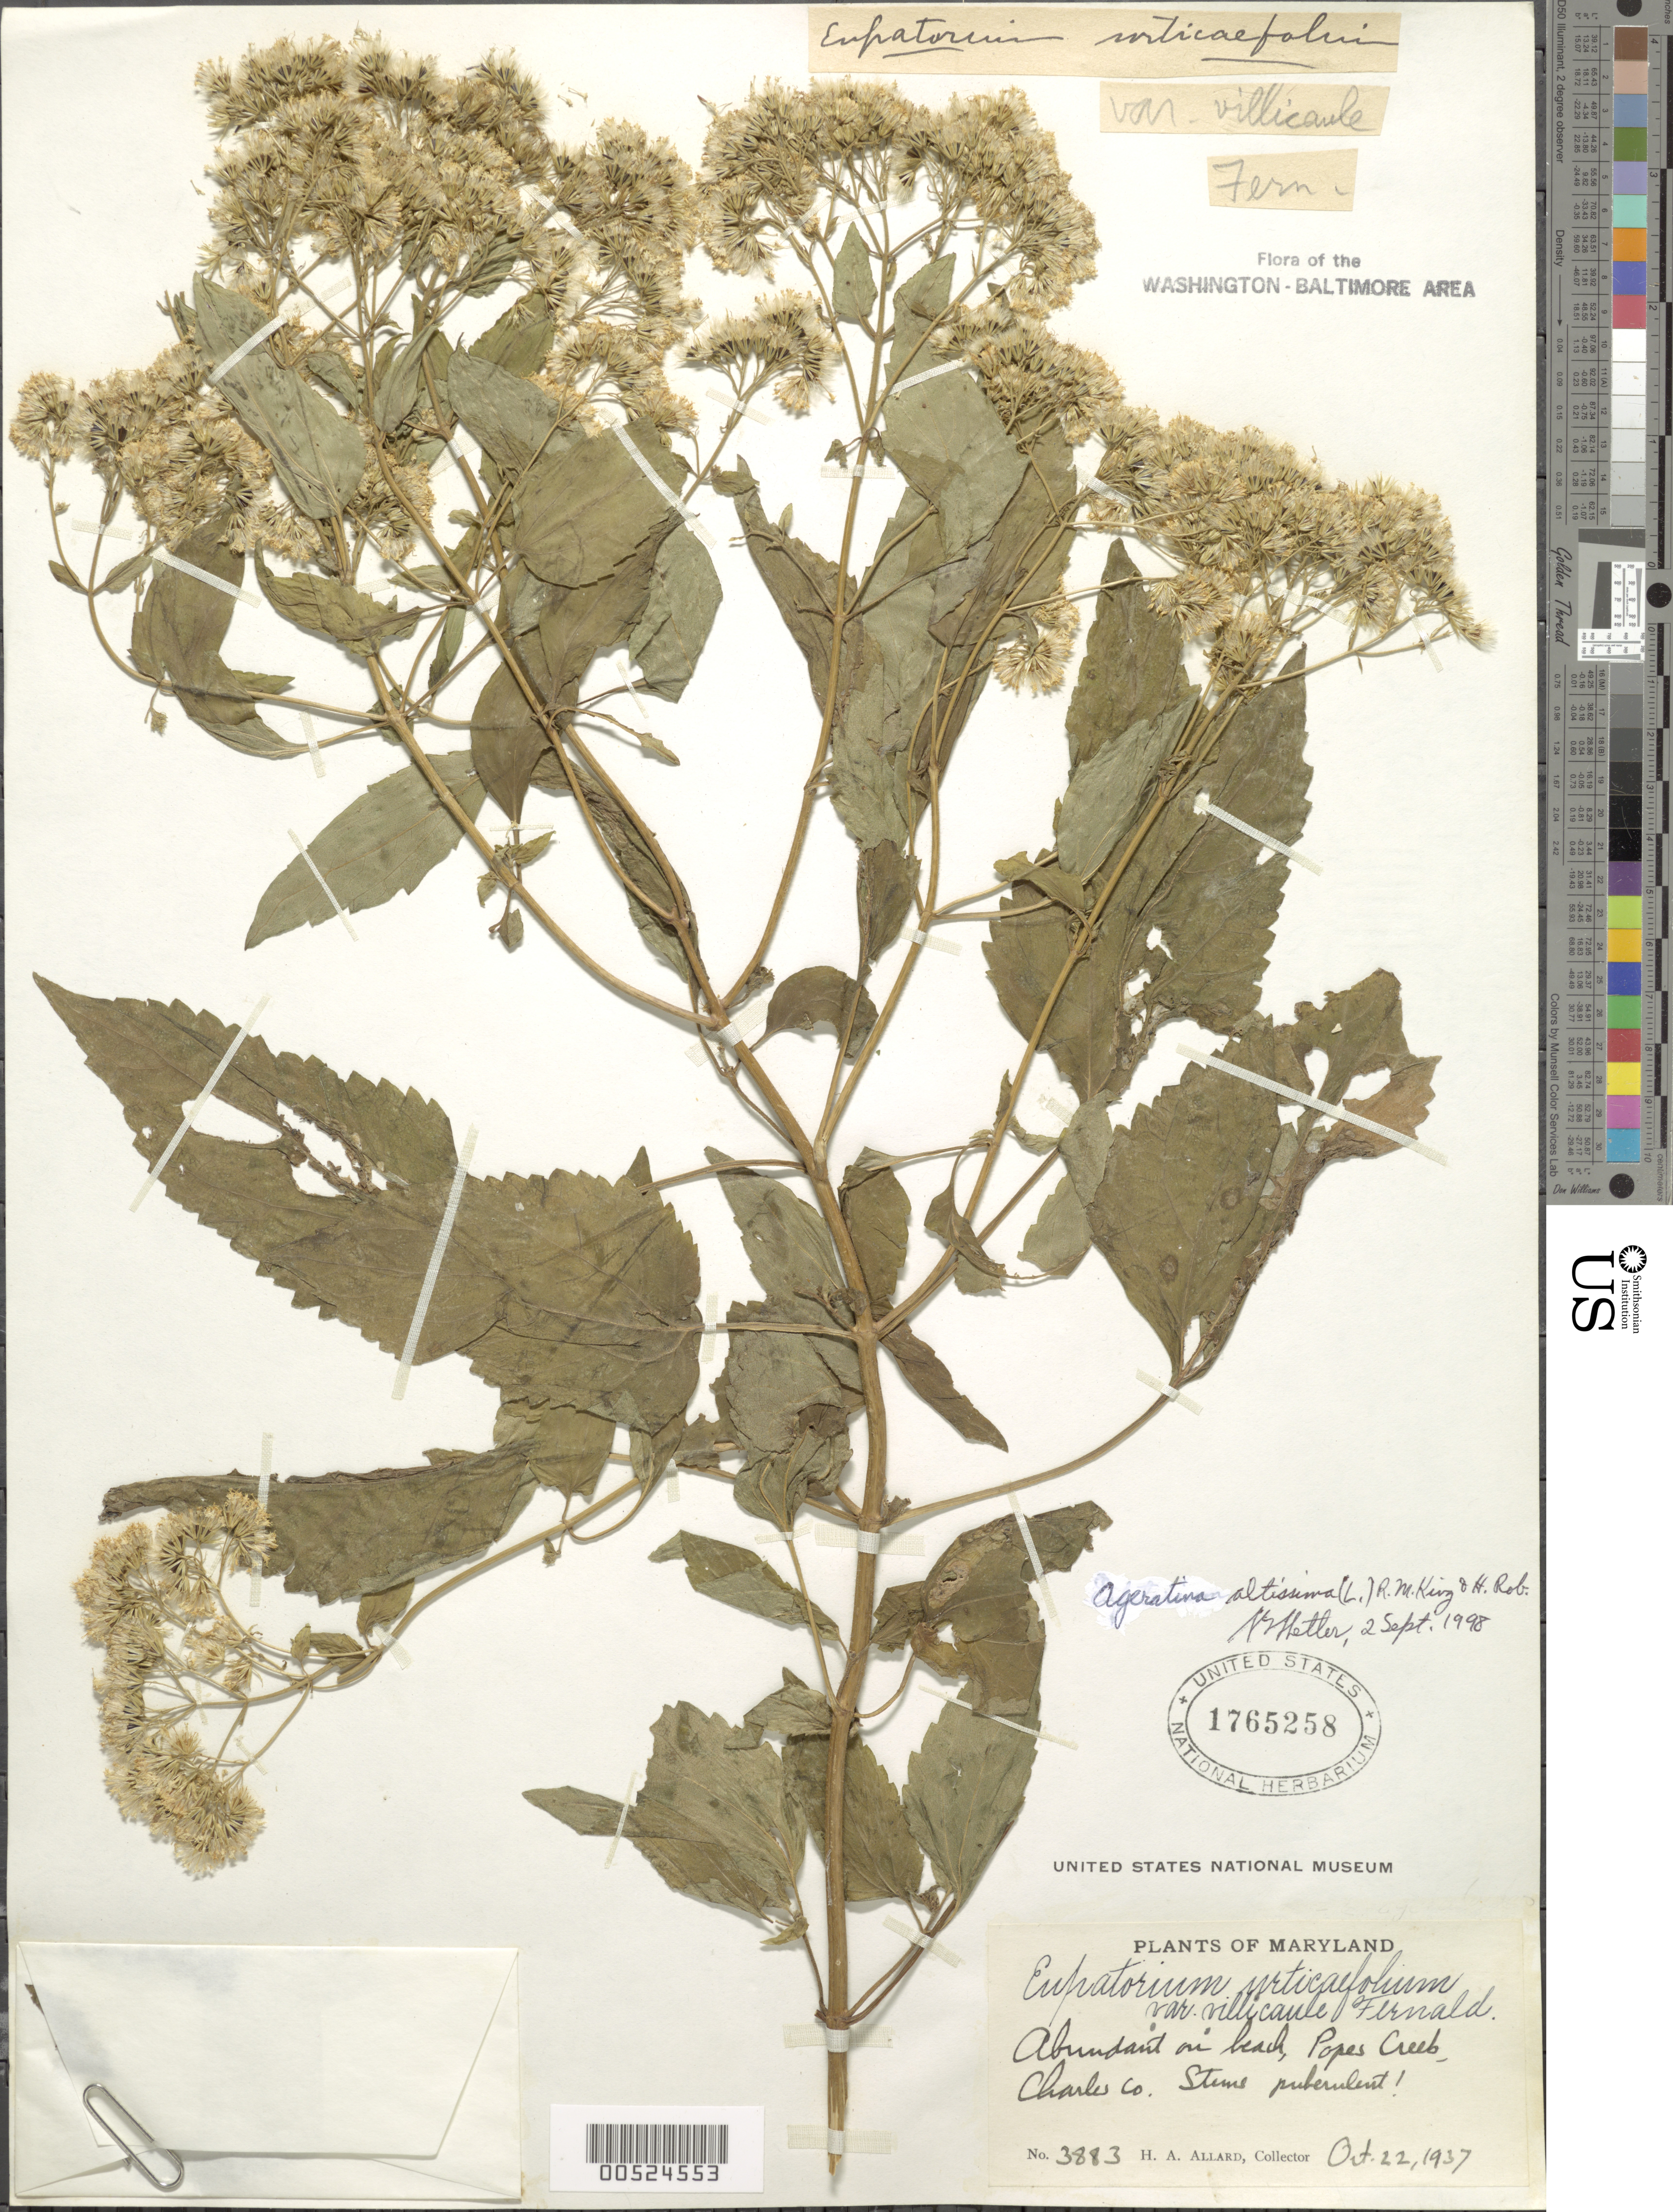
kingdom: Plantae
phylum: Tracheophyta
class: Magnoliopsida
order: Asterales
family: Asteraceae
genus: Ageratina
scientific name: Ageratina altissima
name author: (L.) R.M. King & H. Rob.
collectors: H. A. Allard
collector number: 3883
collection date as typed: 22 Oct 1937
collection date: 1937-10-22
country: United States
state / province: Maryland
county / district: Charles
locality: Popes Creek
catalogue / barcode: US 1765258